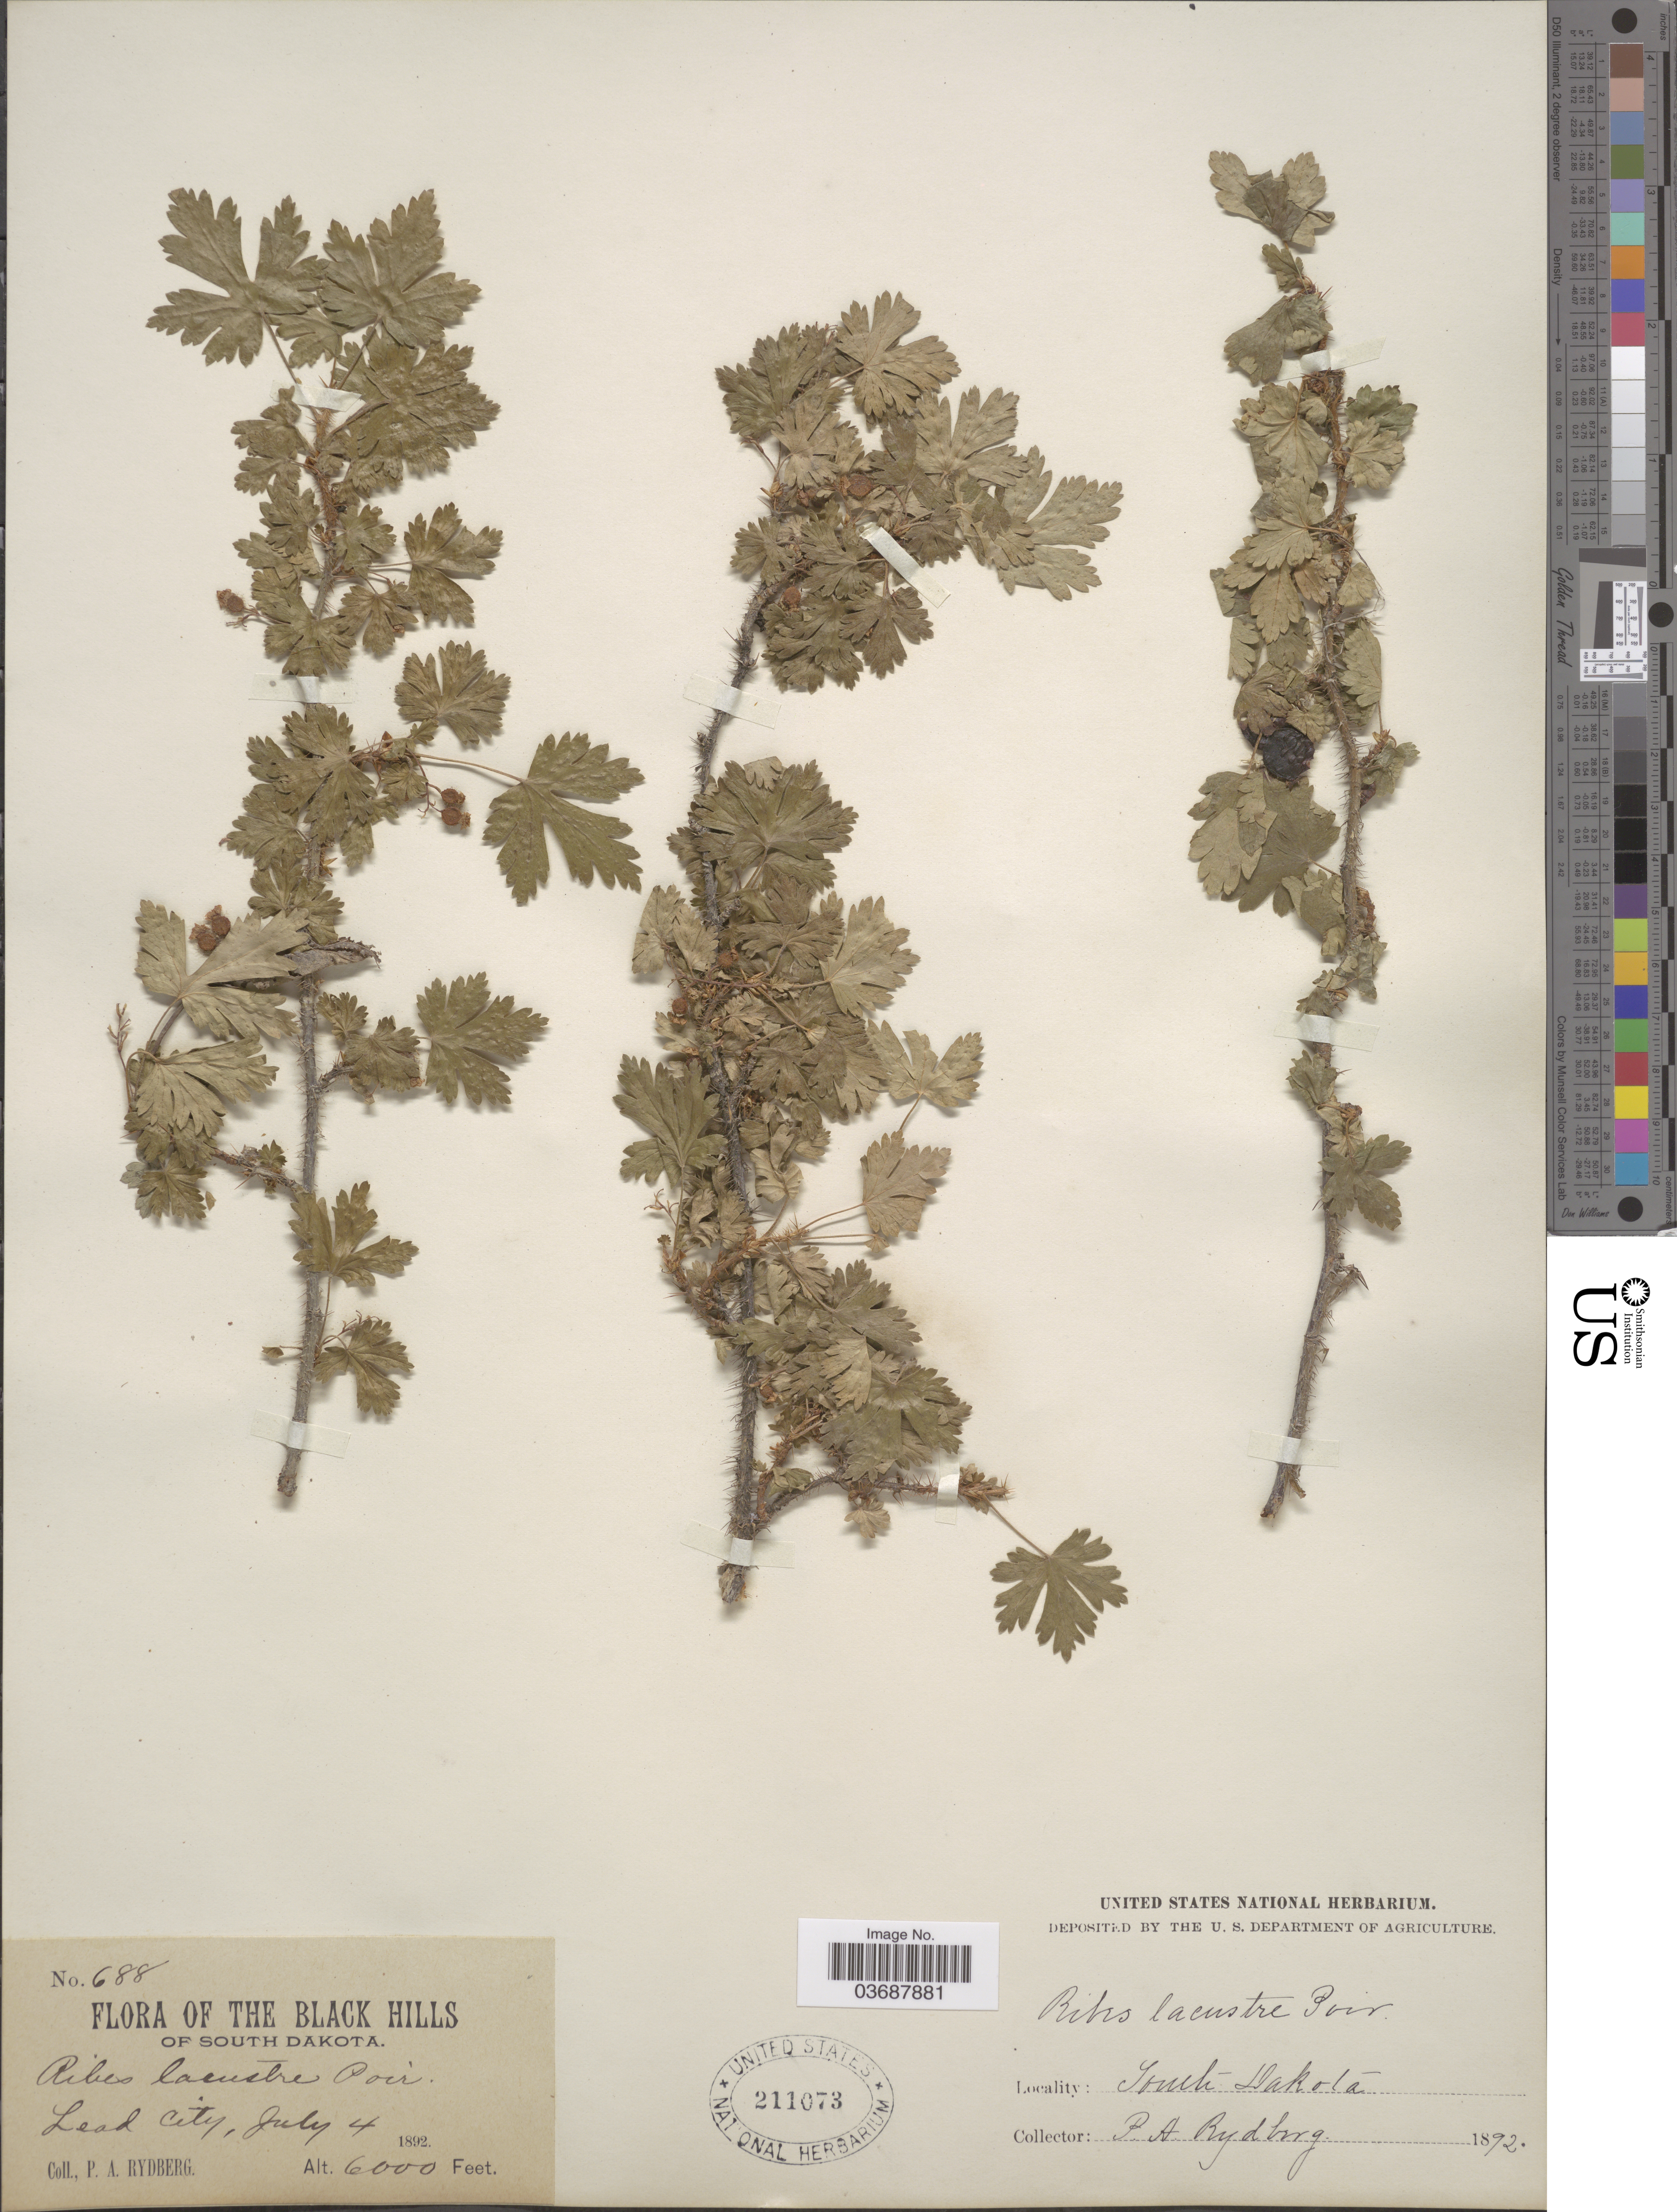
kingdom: Plantae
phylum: Tracheophyta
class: Magnoliopsida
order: Saxifragales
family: Grossulariaceae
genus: Ribes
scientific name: Ribes lacustre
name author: (Pers.) Poir.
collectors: P. A. Rydberg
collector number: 688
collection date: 1892-07-04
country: United States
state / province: South Dakota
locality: Black Hills. Lead City.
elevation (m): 1829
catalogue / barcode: US 211073